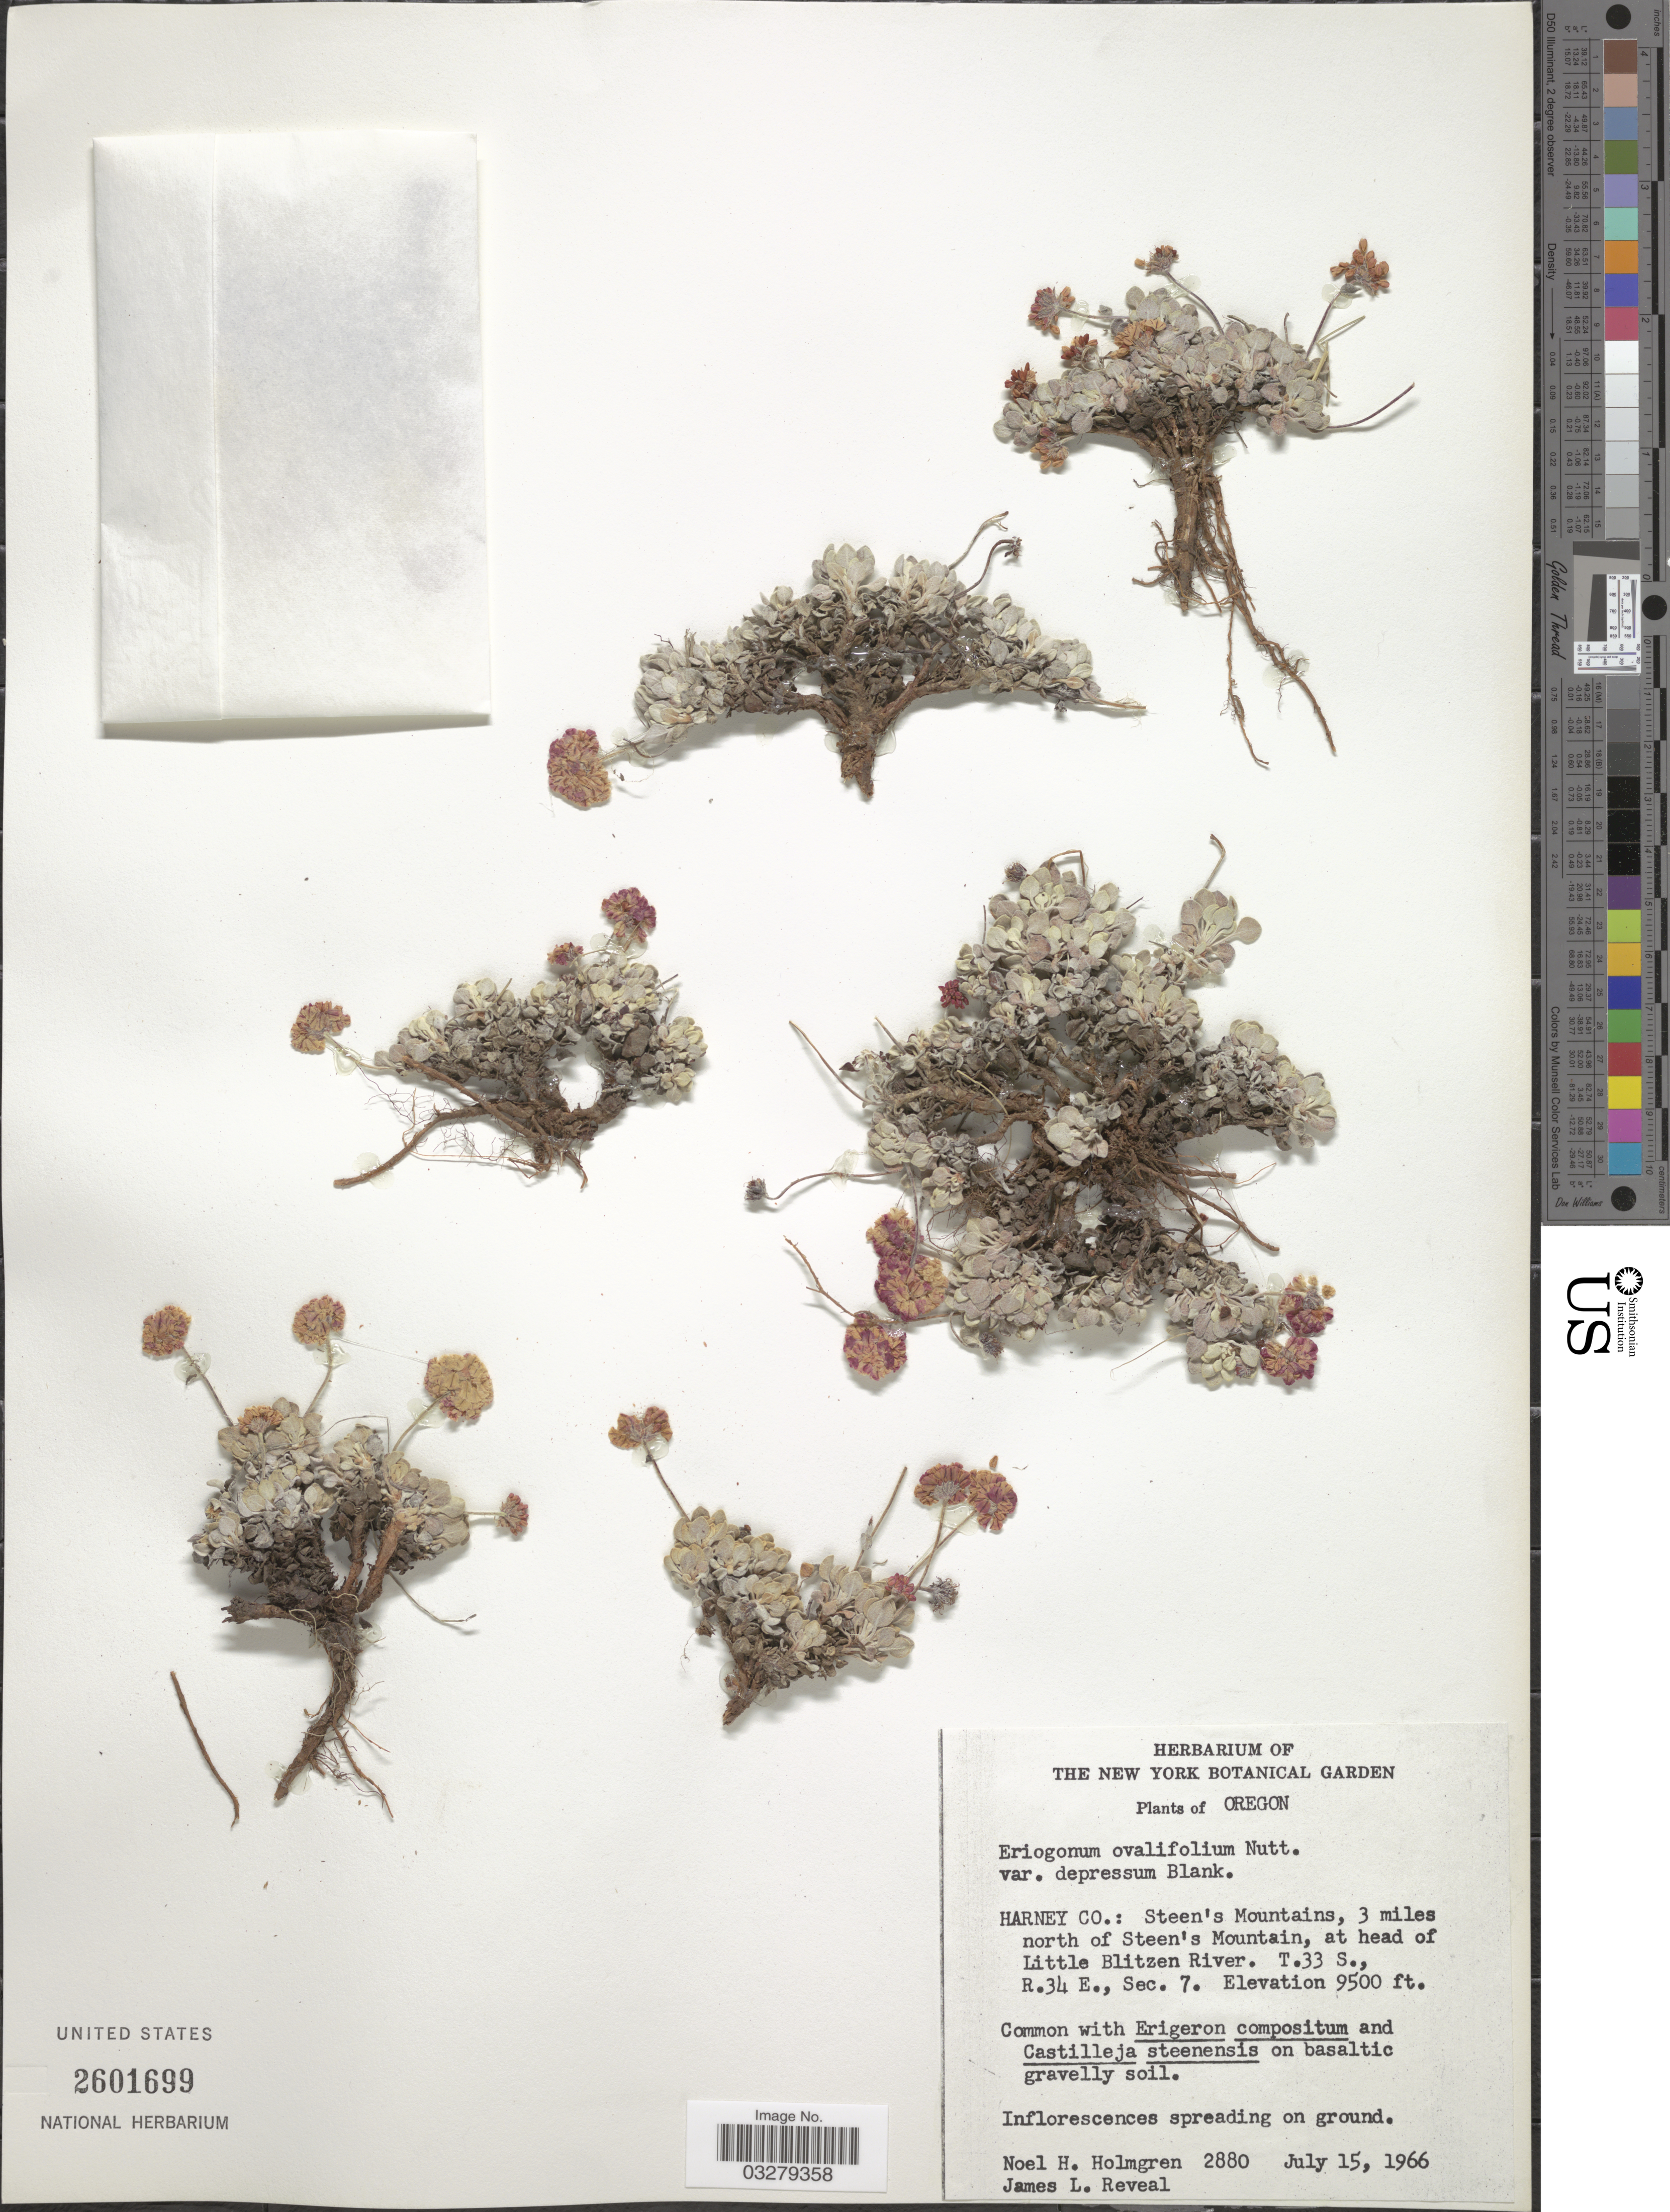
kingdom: Plantae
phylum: Tracheophyta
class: Magnoliopsida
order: Caryophyllales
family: Polygonaceae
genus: Eriogonum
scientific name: Eriogonum ovalifolium var. depressum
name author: Blank.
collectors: N. H. Holmgren & J. L. Reveal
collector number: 2880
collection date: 1966-07-15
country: United States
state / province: Oregon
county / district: Harney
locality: Harney Co.: Steen's Mountains, 3 miles north of Steen's Mountain, at head of Little Blitzen River, T33S, R34E, Sec. 7.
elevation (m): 2896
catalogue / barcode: US 2601699